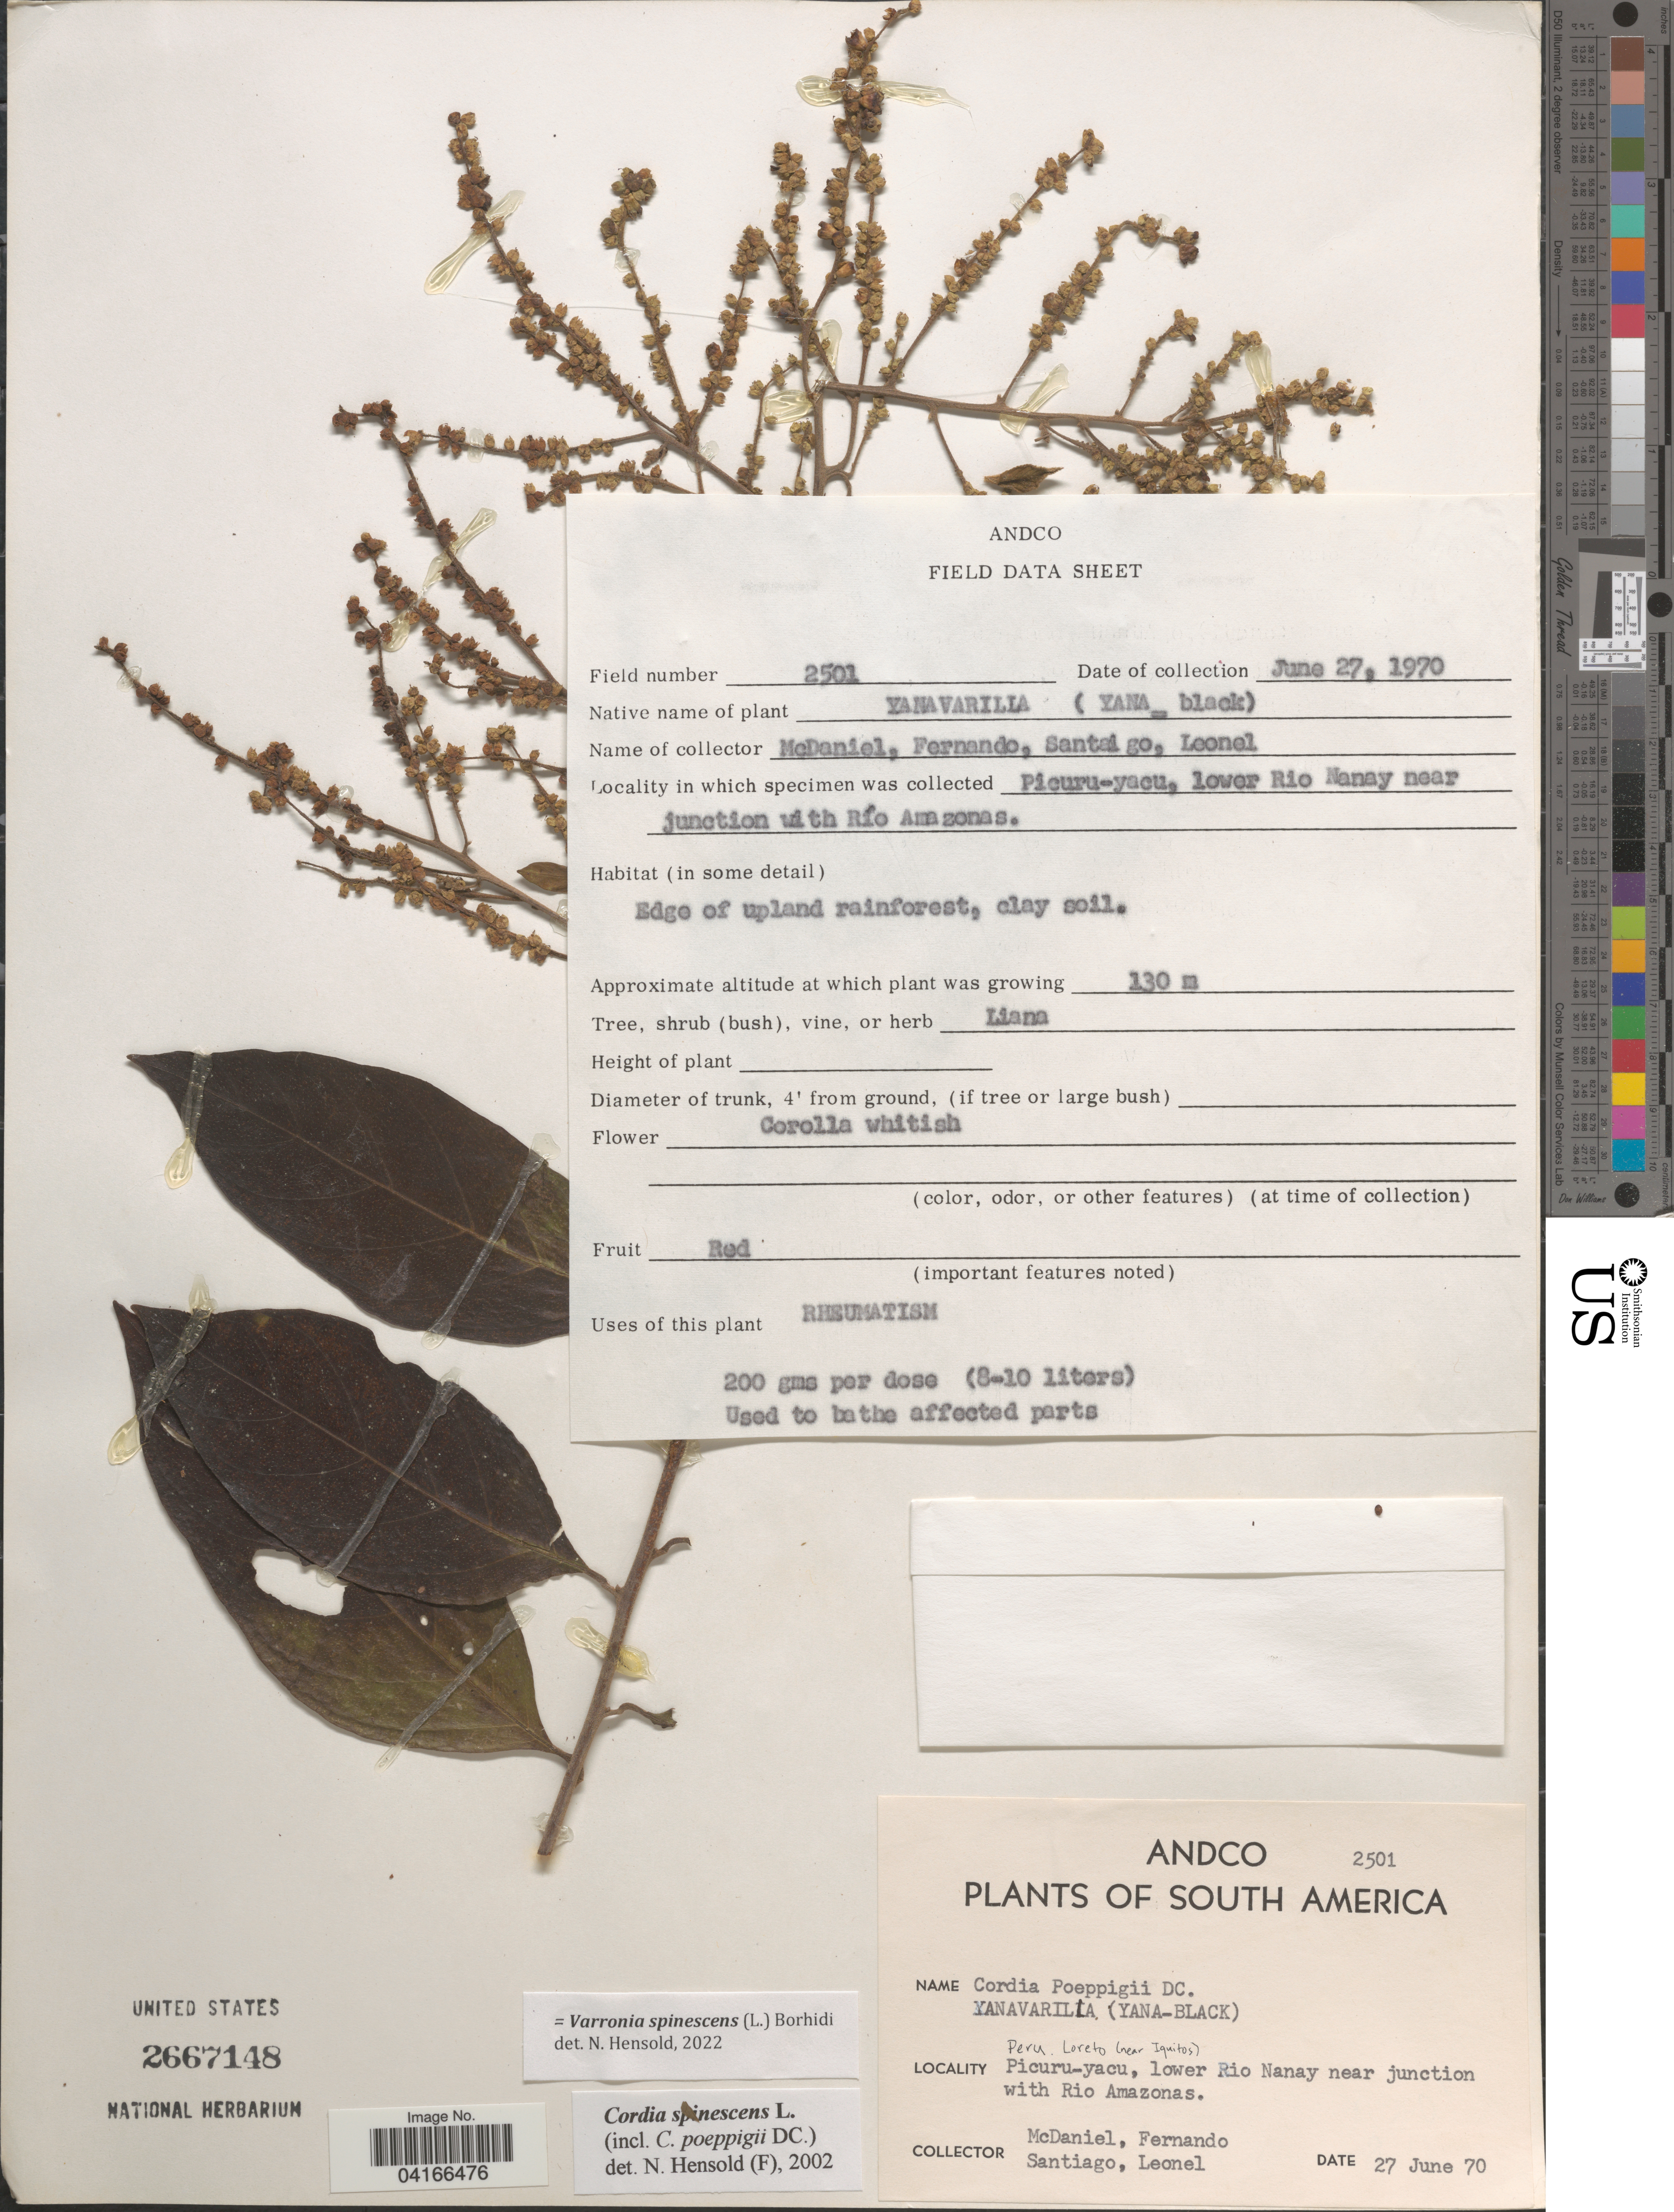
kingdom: Plantae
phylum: Tracheophyta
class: Magnoliopsida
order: Boraginales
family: Cordiaceae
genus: Varronia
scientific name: Varronia spinescens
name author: (L.) Borhidi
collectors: F. McDaniel & L. Santiago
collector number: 2501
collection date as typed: Transcribed d/m/y: 27/6/70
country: Peru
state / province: Loreto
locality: (Near Iquitos). Picuru-yacu, lower Rio Nanay near junction with Rio Amazonas.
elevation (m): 130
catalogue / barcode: US 2667148